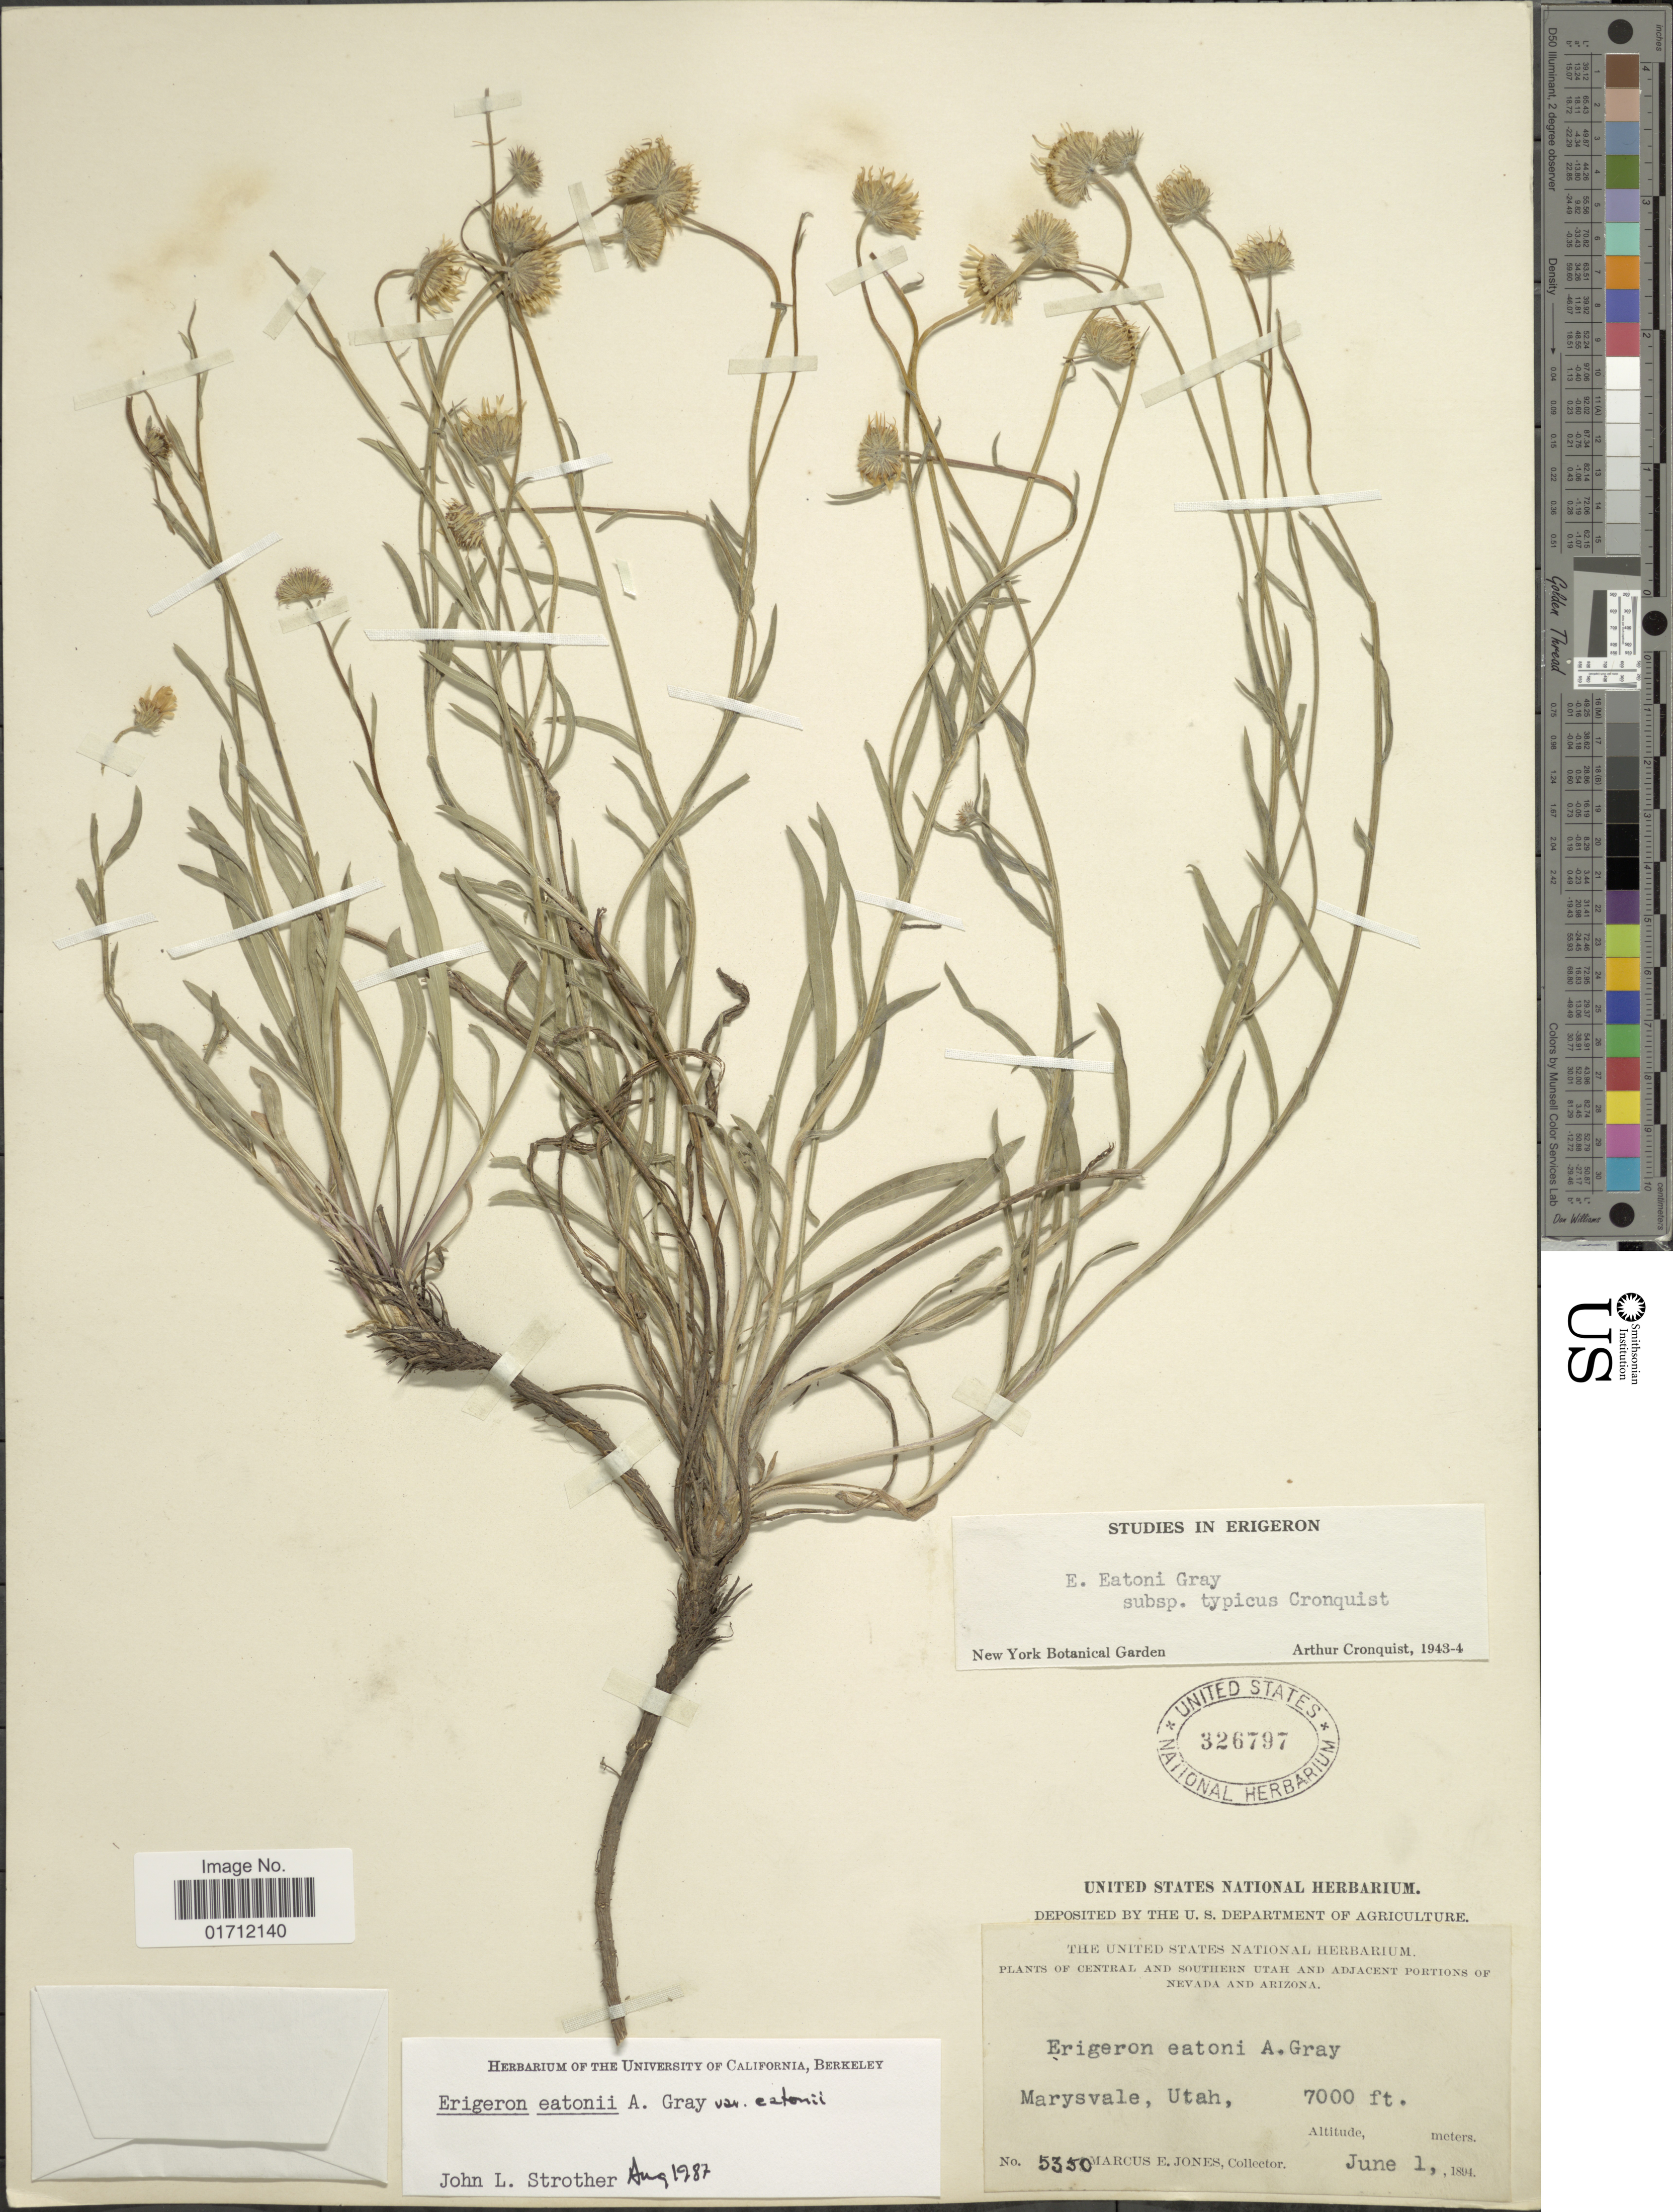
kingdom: Plantae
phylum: Tracheophyta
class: Magnoliopsida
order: Asterales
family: Asteraceae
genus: Erigeron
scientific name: Erigeron eatonii var. eatonii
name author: A. Gray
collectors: M. E. Jones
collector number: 53502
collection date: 1984-06-01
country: United States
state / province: Utah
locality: Central and Southern Utah, Marysvale, Utah.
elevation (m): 2134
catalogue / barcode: US 326797